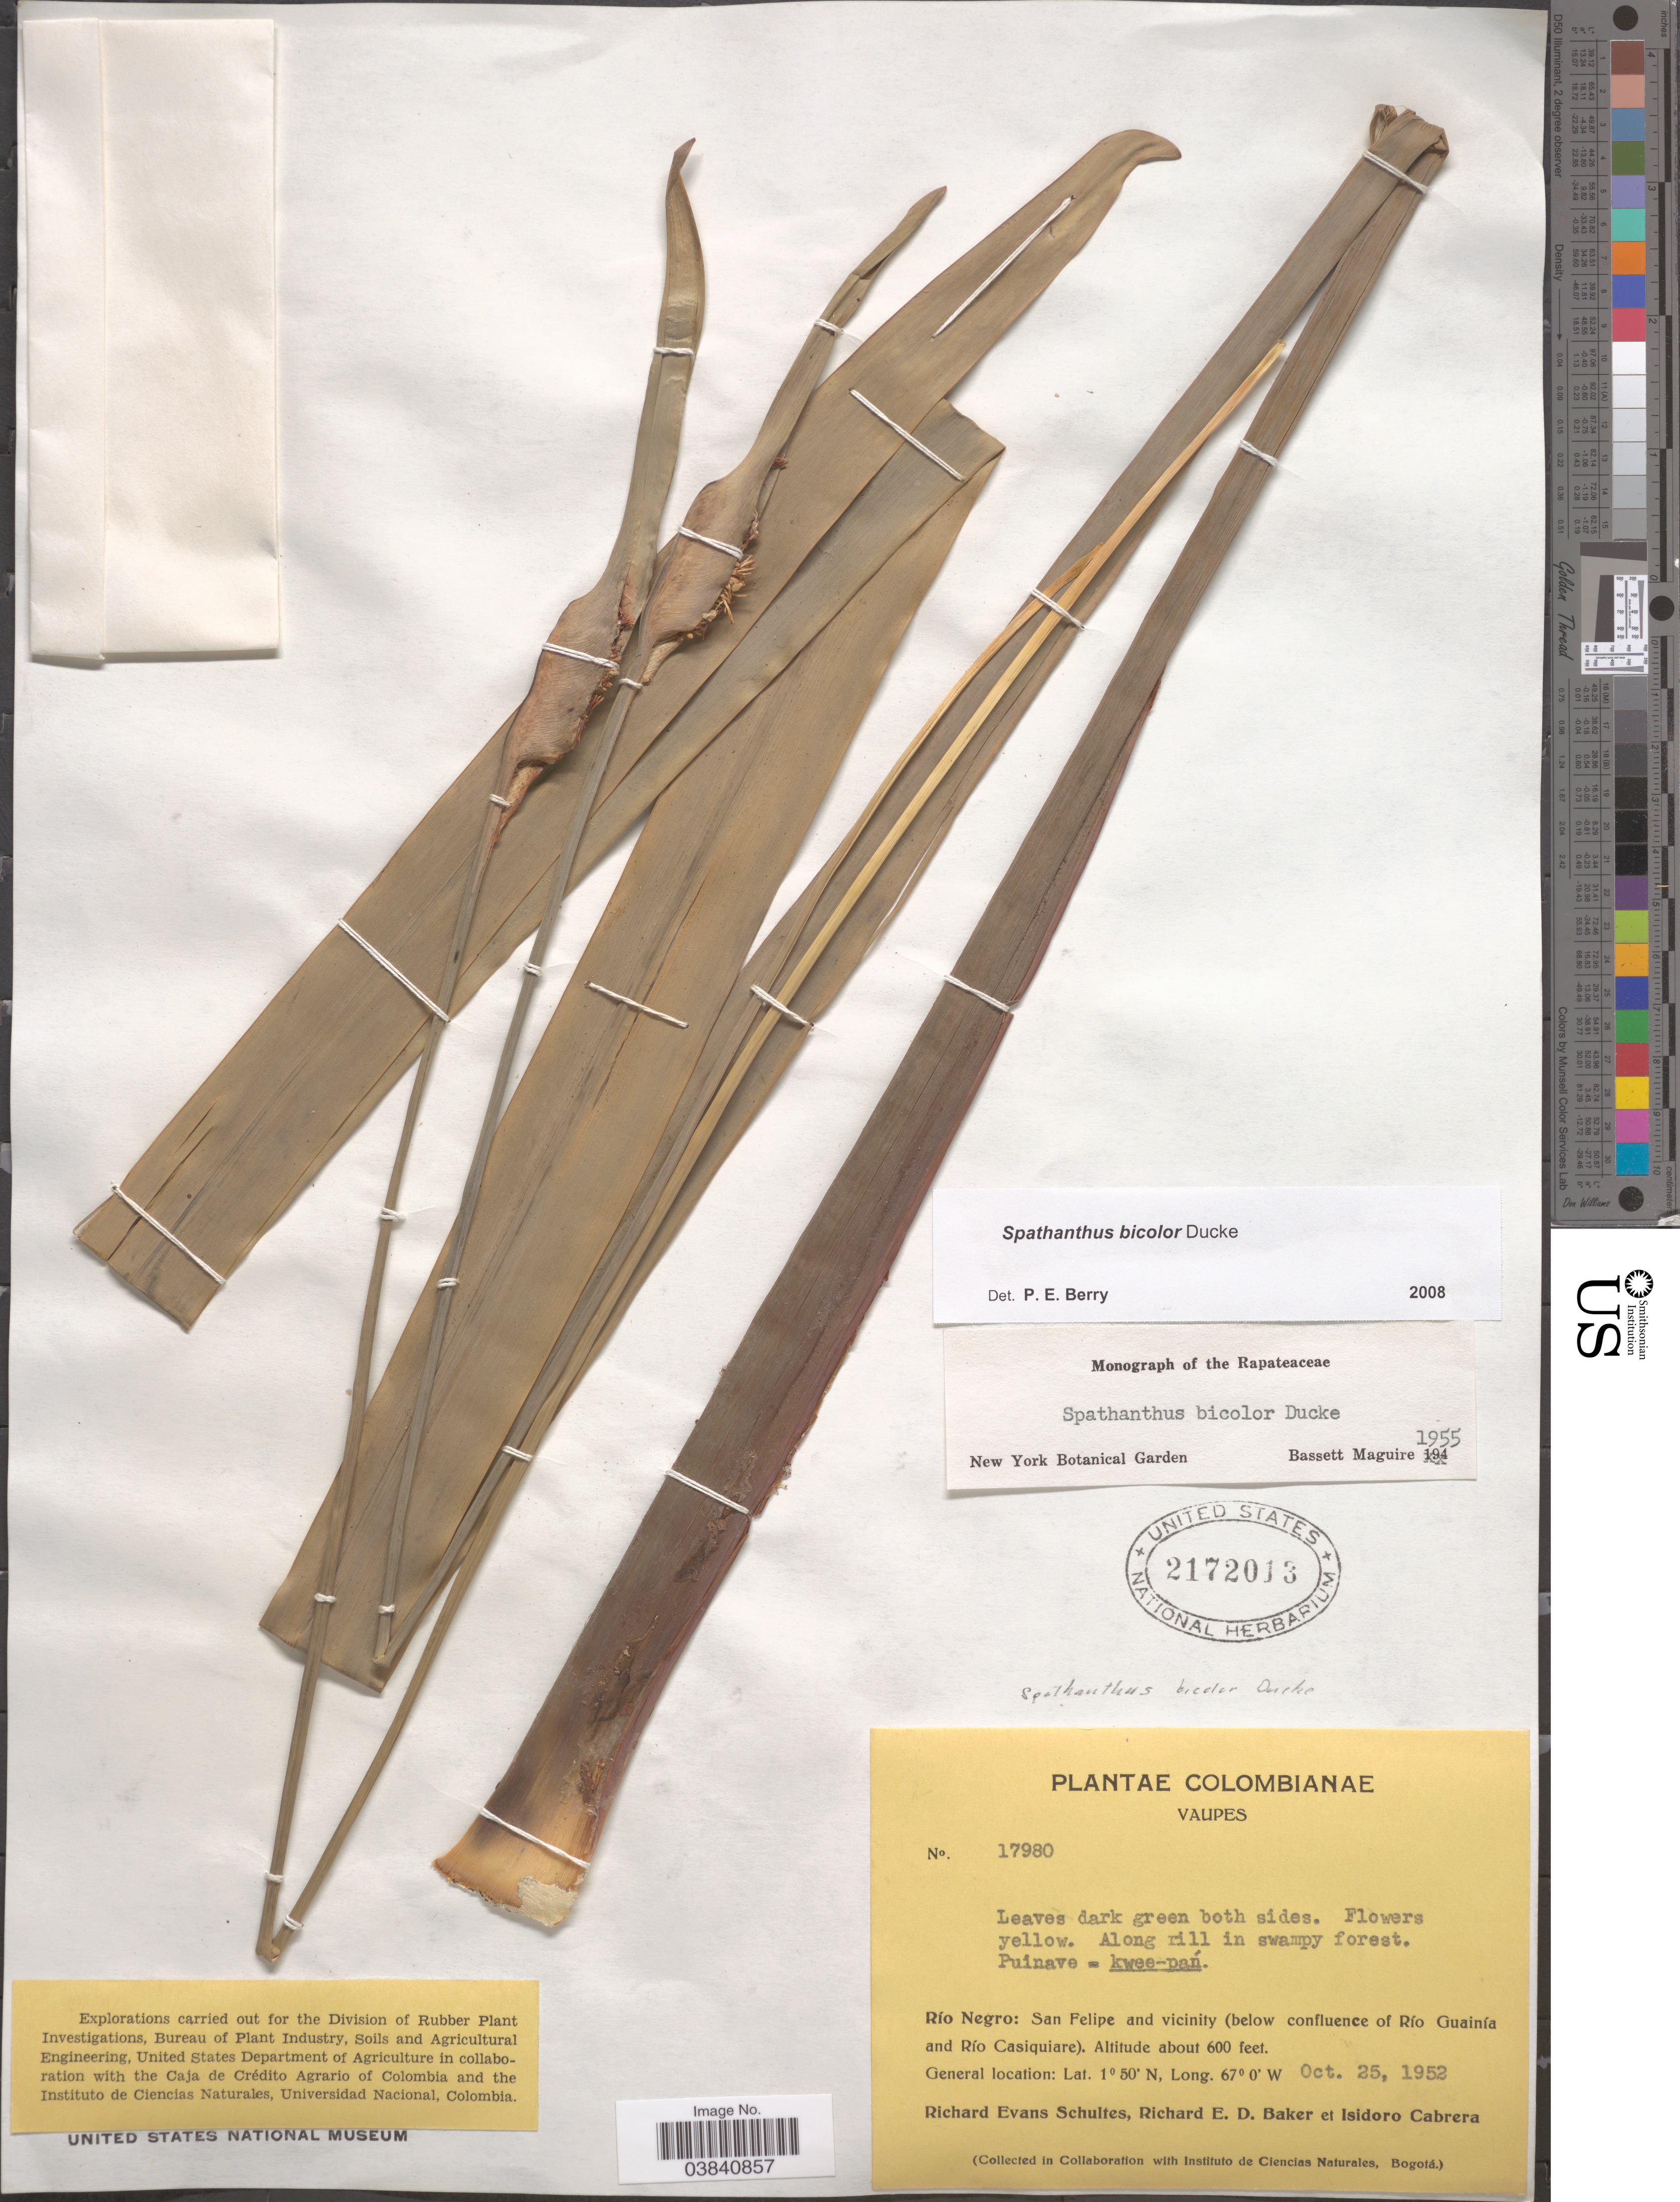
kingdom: Plantae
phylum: Tracheophyta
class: Liliopsida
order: Poales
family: Rapateaceae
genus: Spathanthus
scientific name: Spathanthus bicolor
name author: Ducke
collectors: R. E. Schultes, R. E. D. Baker & I. Cabrera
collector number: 17980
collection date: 1952-10-25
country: Colombia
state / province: Vaupés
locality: Río Negro: San Felipe and vicinity (below confluence of Río Guainía and Río Casiquiare).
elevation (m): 183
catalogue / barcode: US 2172013